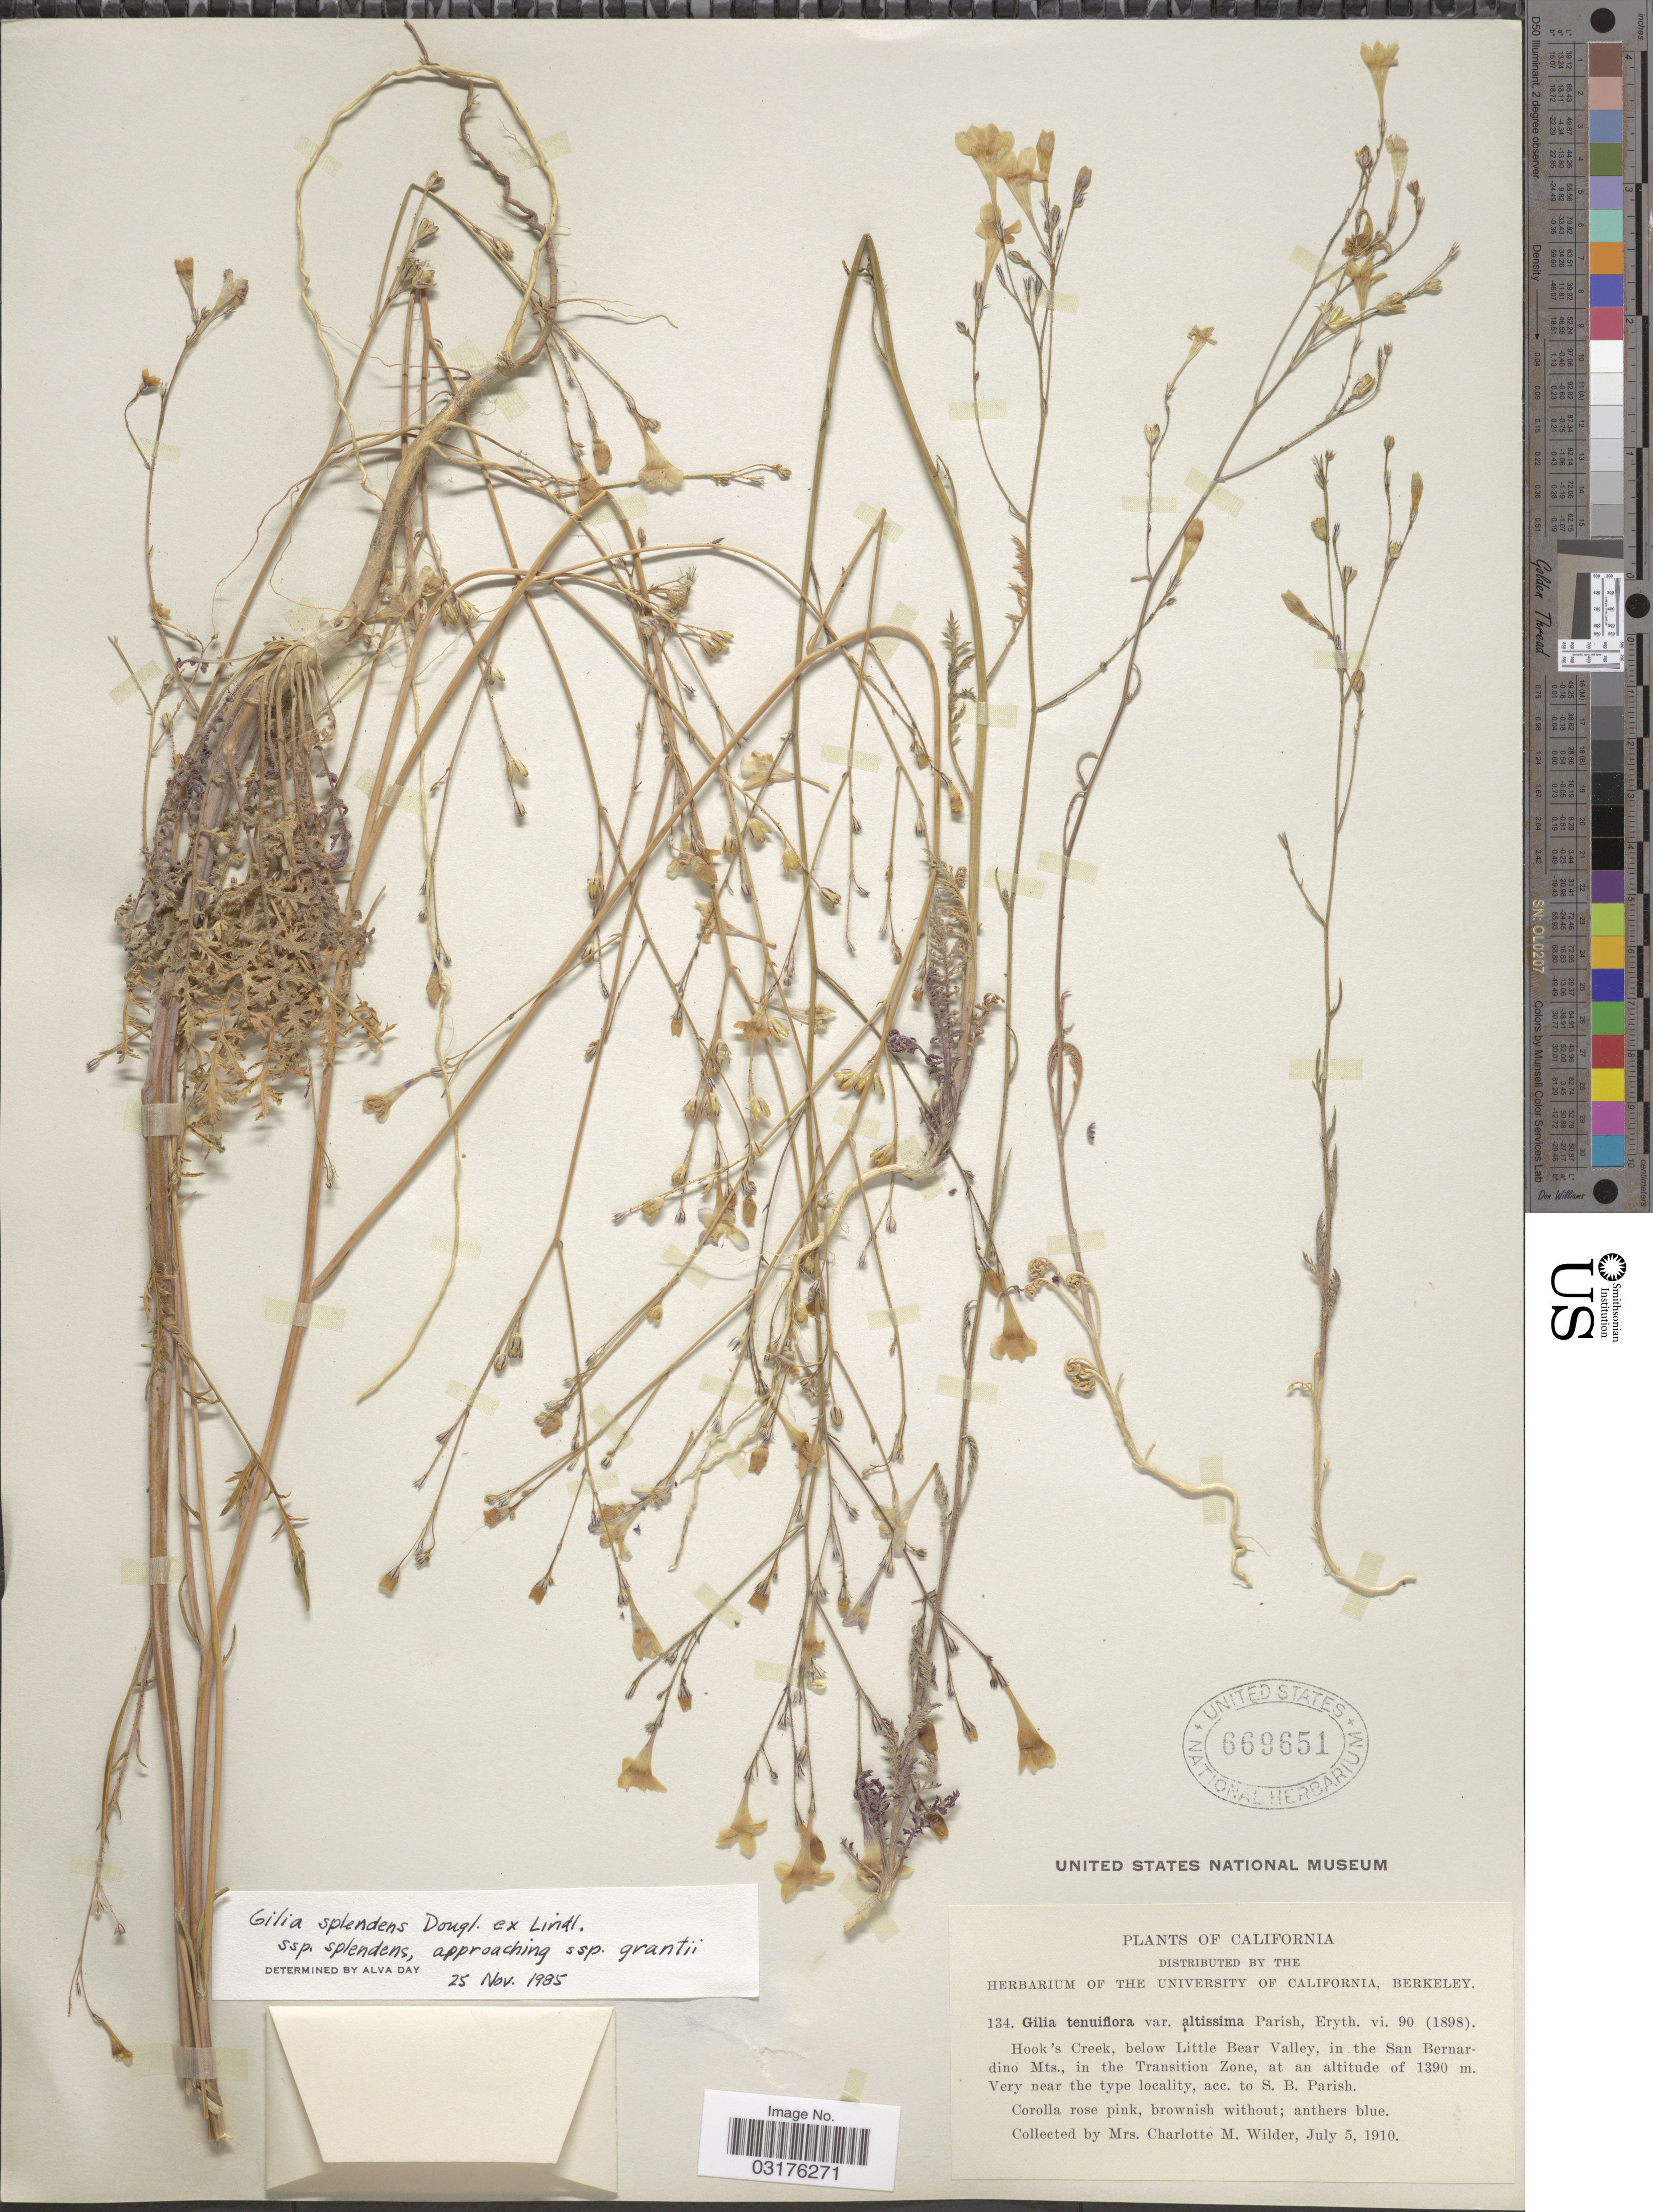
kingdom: Plantae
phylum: Tracheophyta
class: Magnoliopsida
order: Ericales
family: Polemoniaceae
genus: Saltugilia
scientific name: Saltugilia splendens subsp. splendens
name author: (Douglas ex H. Mason & A.D. Grant) L.A. Johnson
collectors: C. Wilder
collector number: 134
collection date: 1910-07-05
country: United States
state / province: California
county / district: San Bernardino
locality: Hook's Creek, below Little Bear Valley, in the San Bernardino Mts., in the Transition Zone.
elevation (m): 1390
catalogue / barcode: US 669651